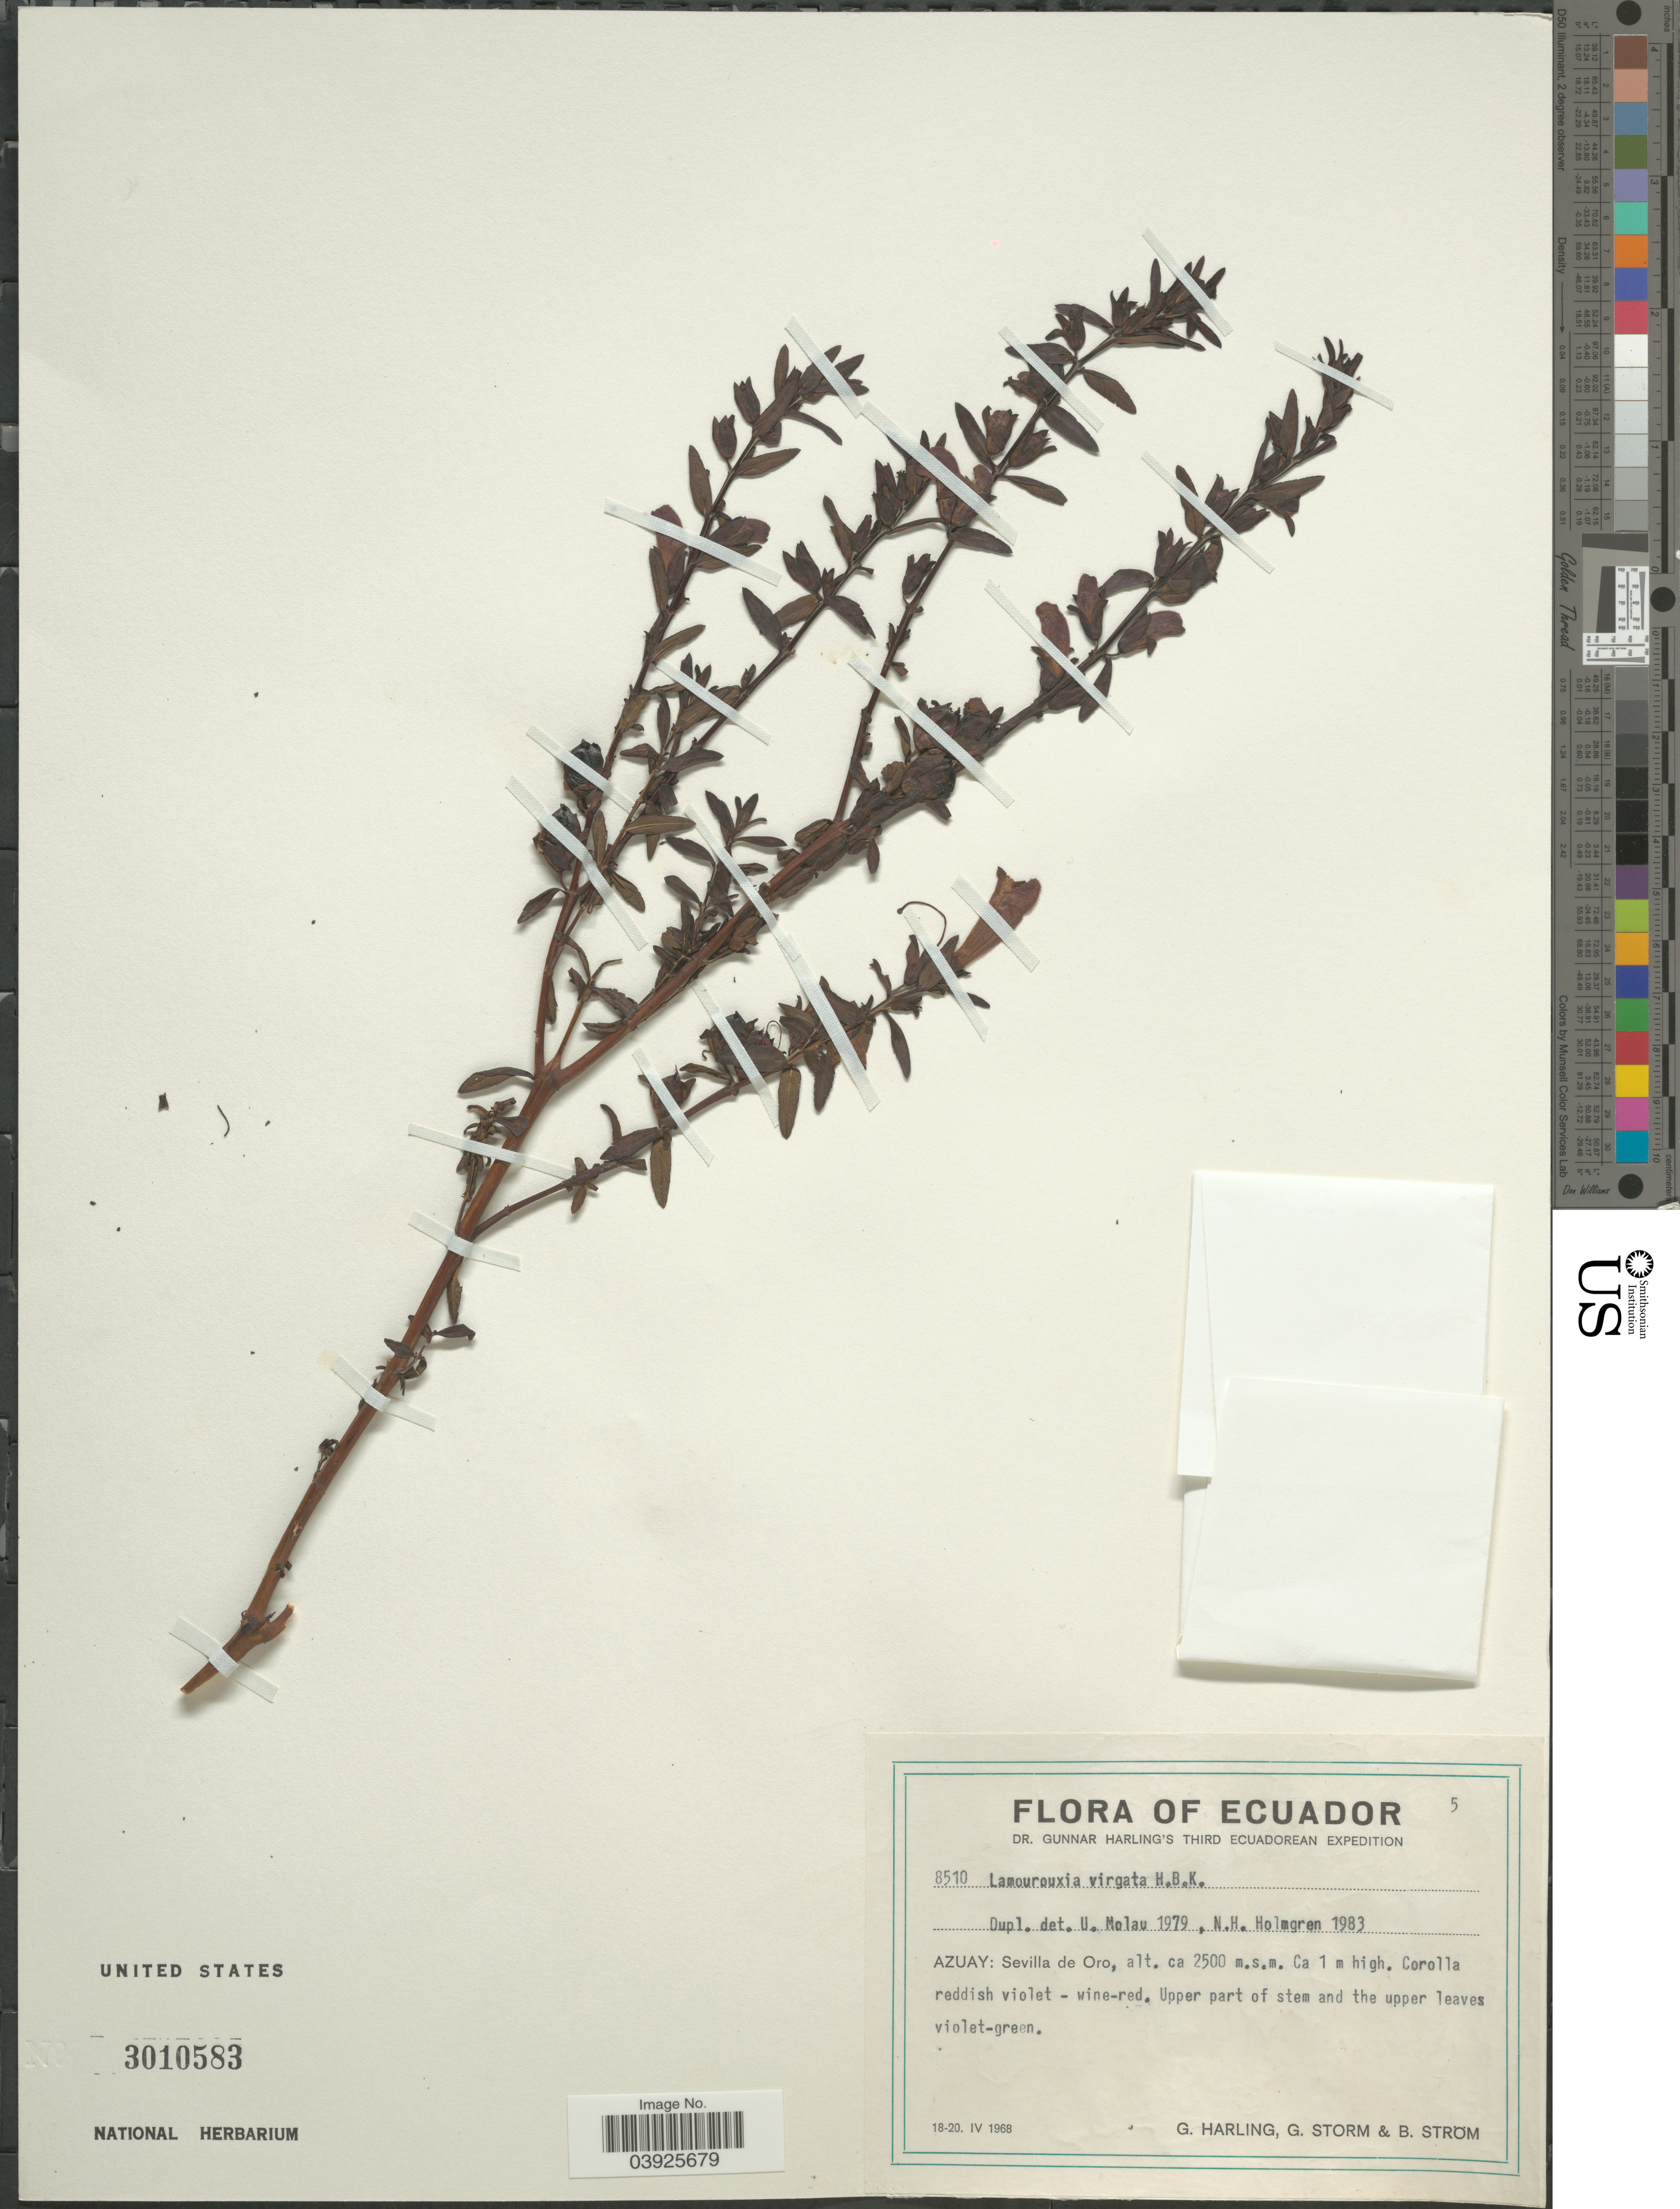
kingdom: Plantae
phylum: Tracheophyta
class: Magnoliopsida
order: Lamiales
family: Orobanchaceae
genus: Lamourouxia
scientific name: Lamourouxia virgata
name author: Kunth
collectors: G. Harling, G. Storm & B. Ström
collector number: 8510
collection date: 1968-04-18/1968-04-20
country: Ecuador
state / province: Azuay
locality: Sevilla de Oro.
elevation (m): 2500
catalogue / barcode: US 3010583